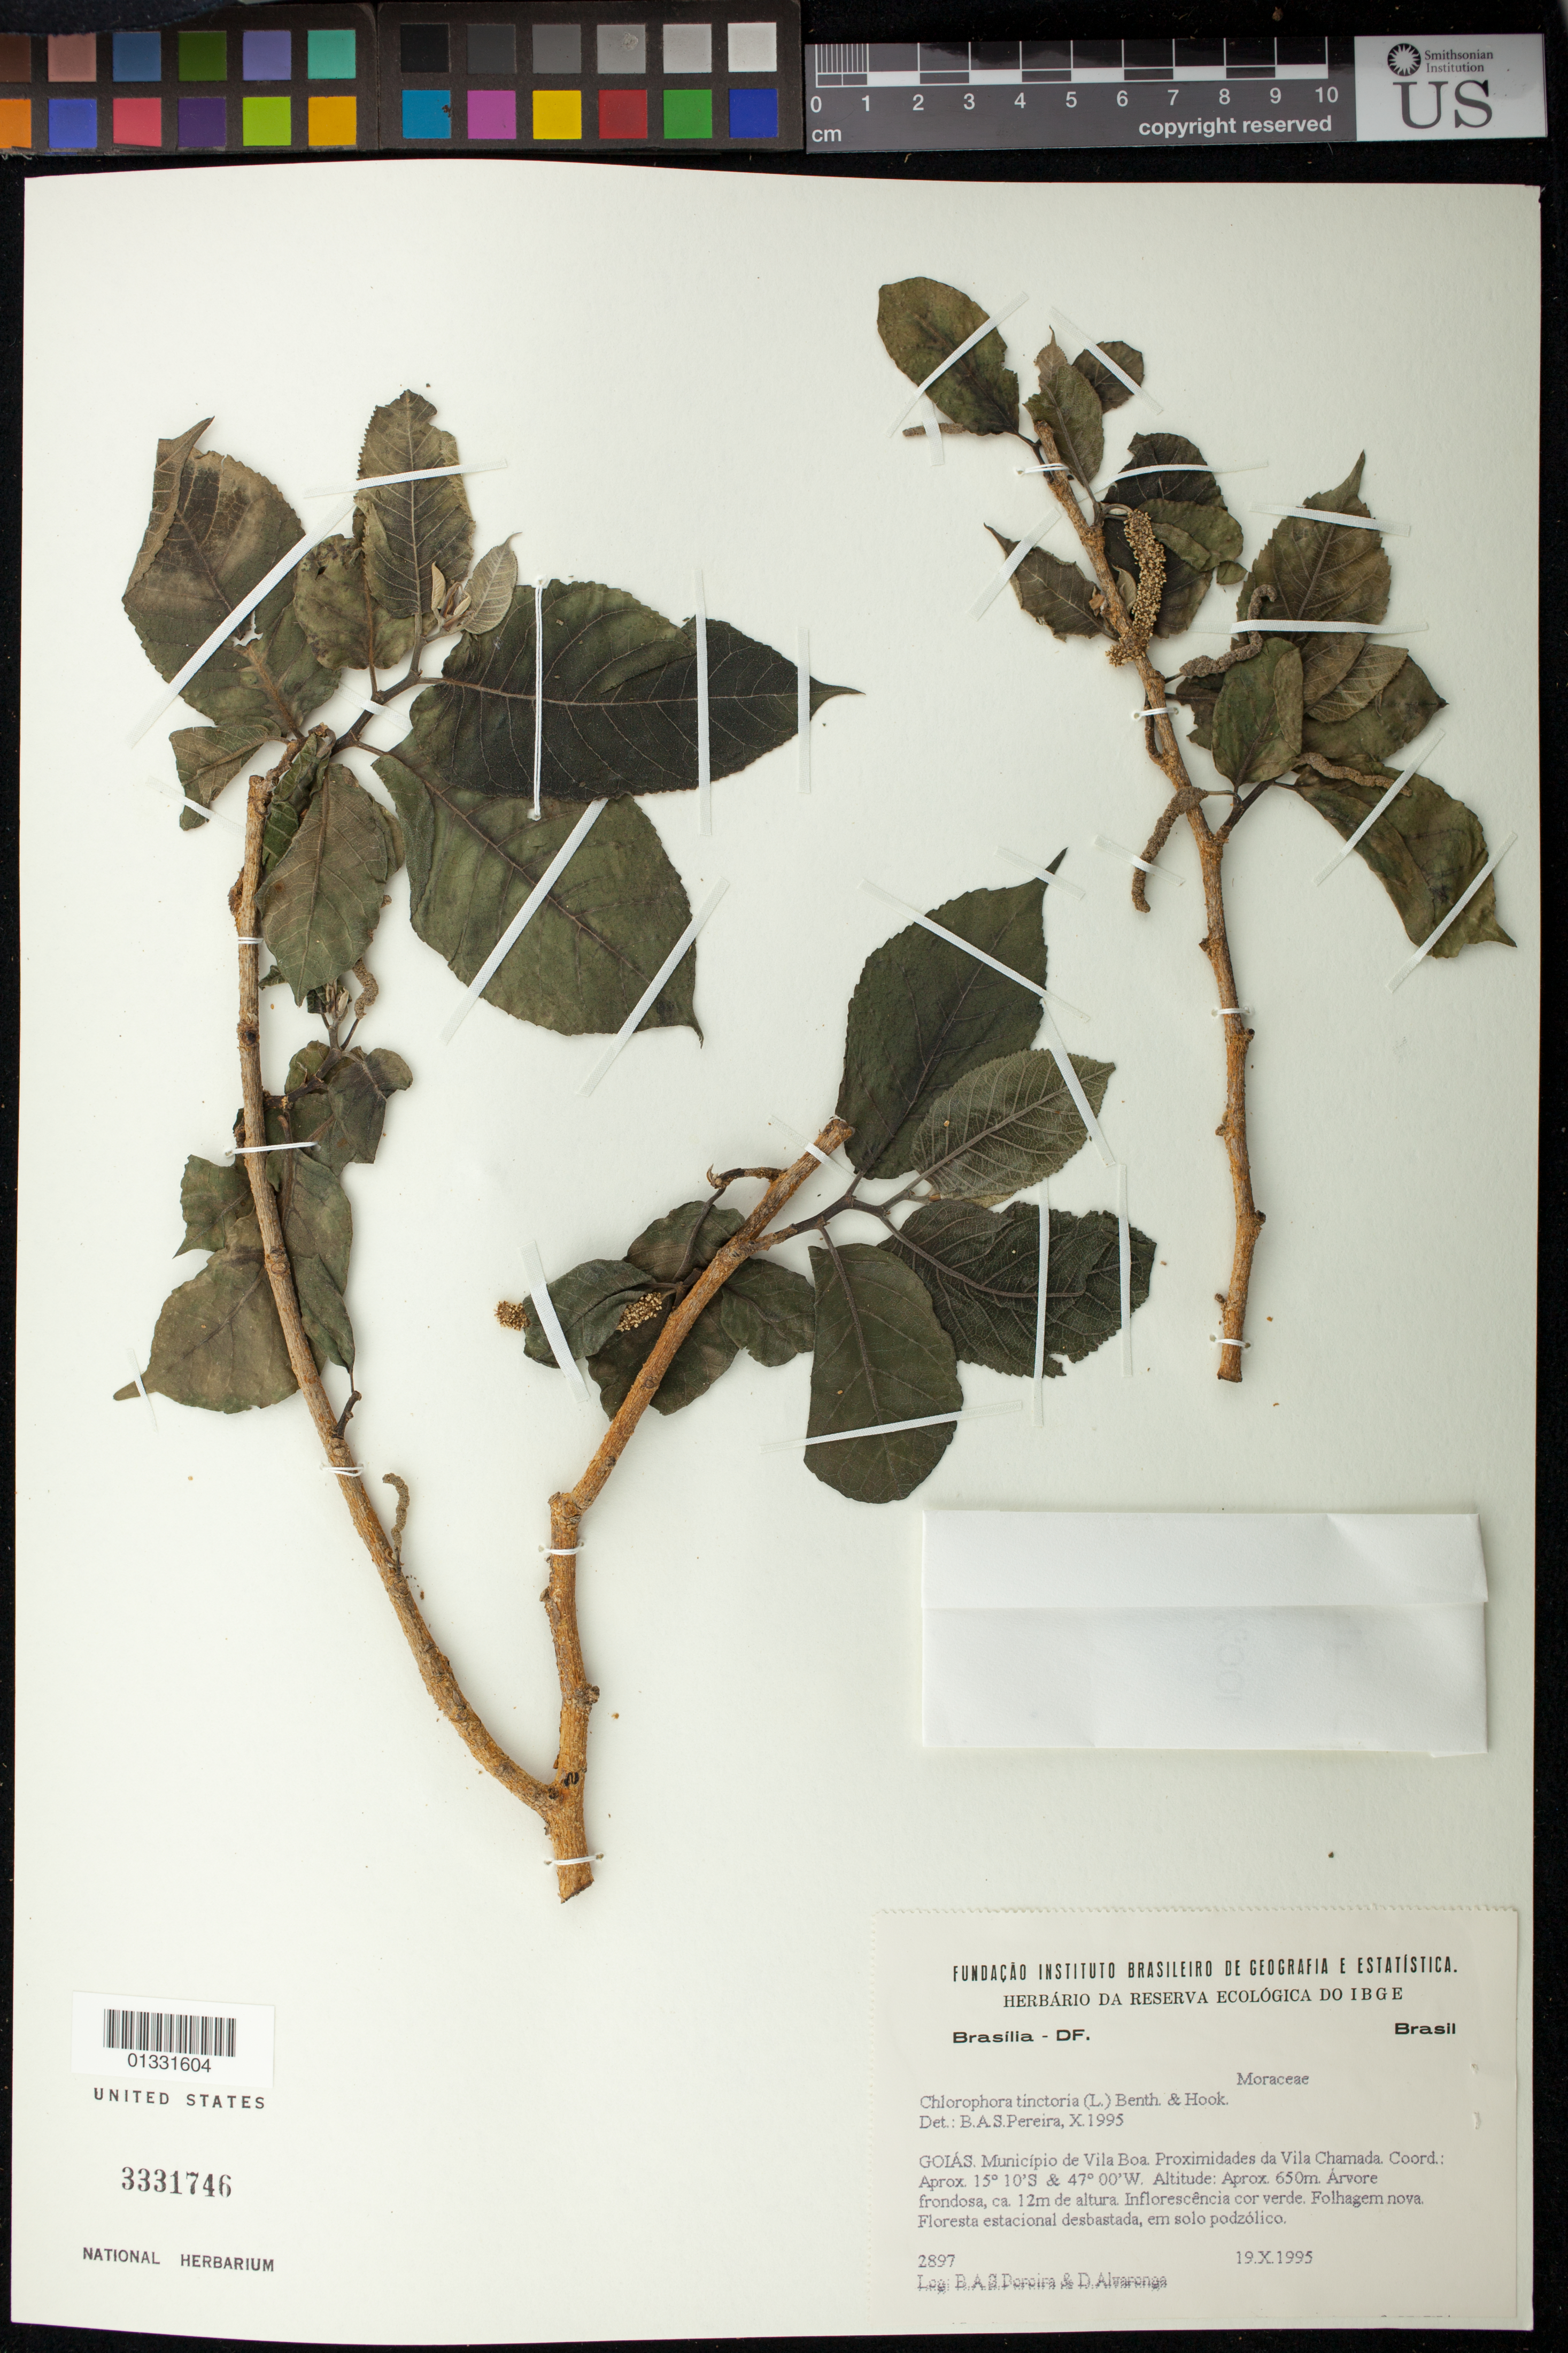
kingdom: Plantae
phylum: Tracheophyta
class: Magnoliopsida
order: Rosales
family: Moraceae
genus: Maclura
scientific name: Maclura tinctoria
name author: (L.) D. Don ex Steud.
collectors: B. A. S. Pereira & D. Alvarenga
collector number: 2897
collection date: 1995-10-19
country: Brazil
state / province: Goiás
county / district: Vila Boa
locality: Proximidades da Vila Chamada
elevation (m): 650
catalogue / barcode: US 3331746